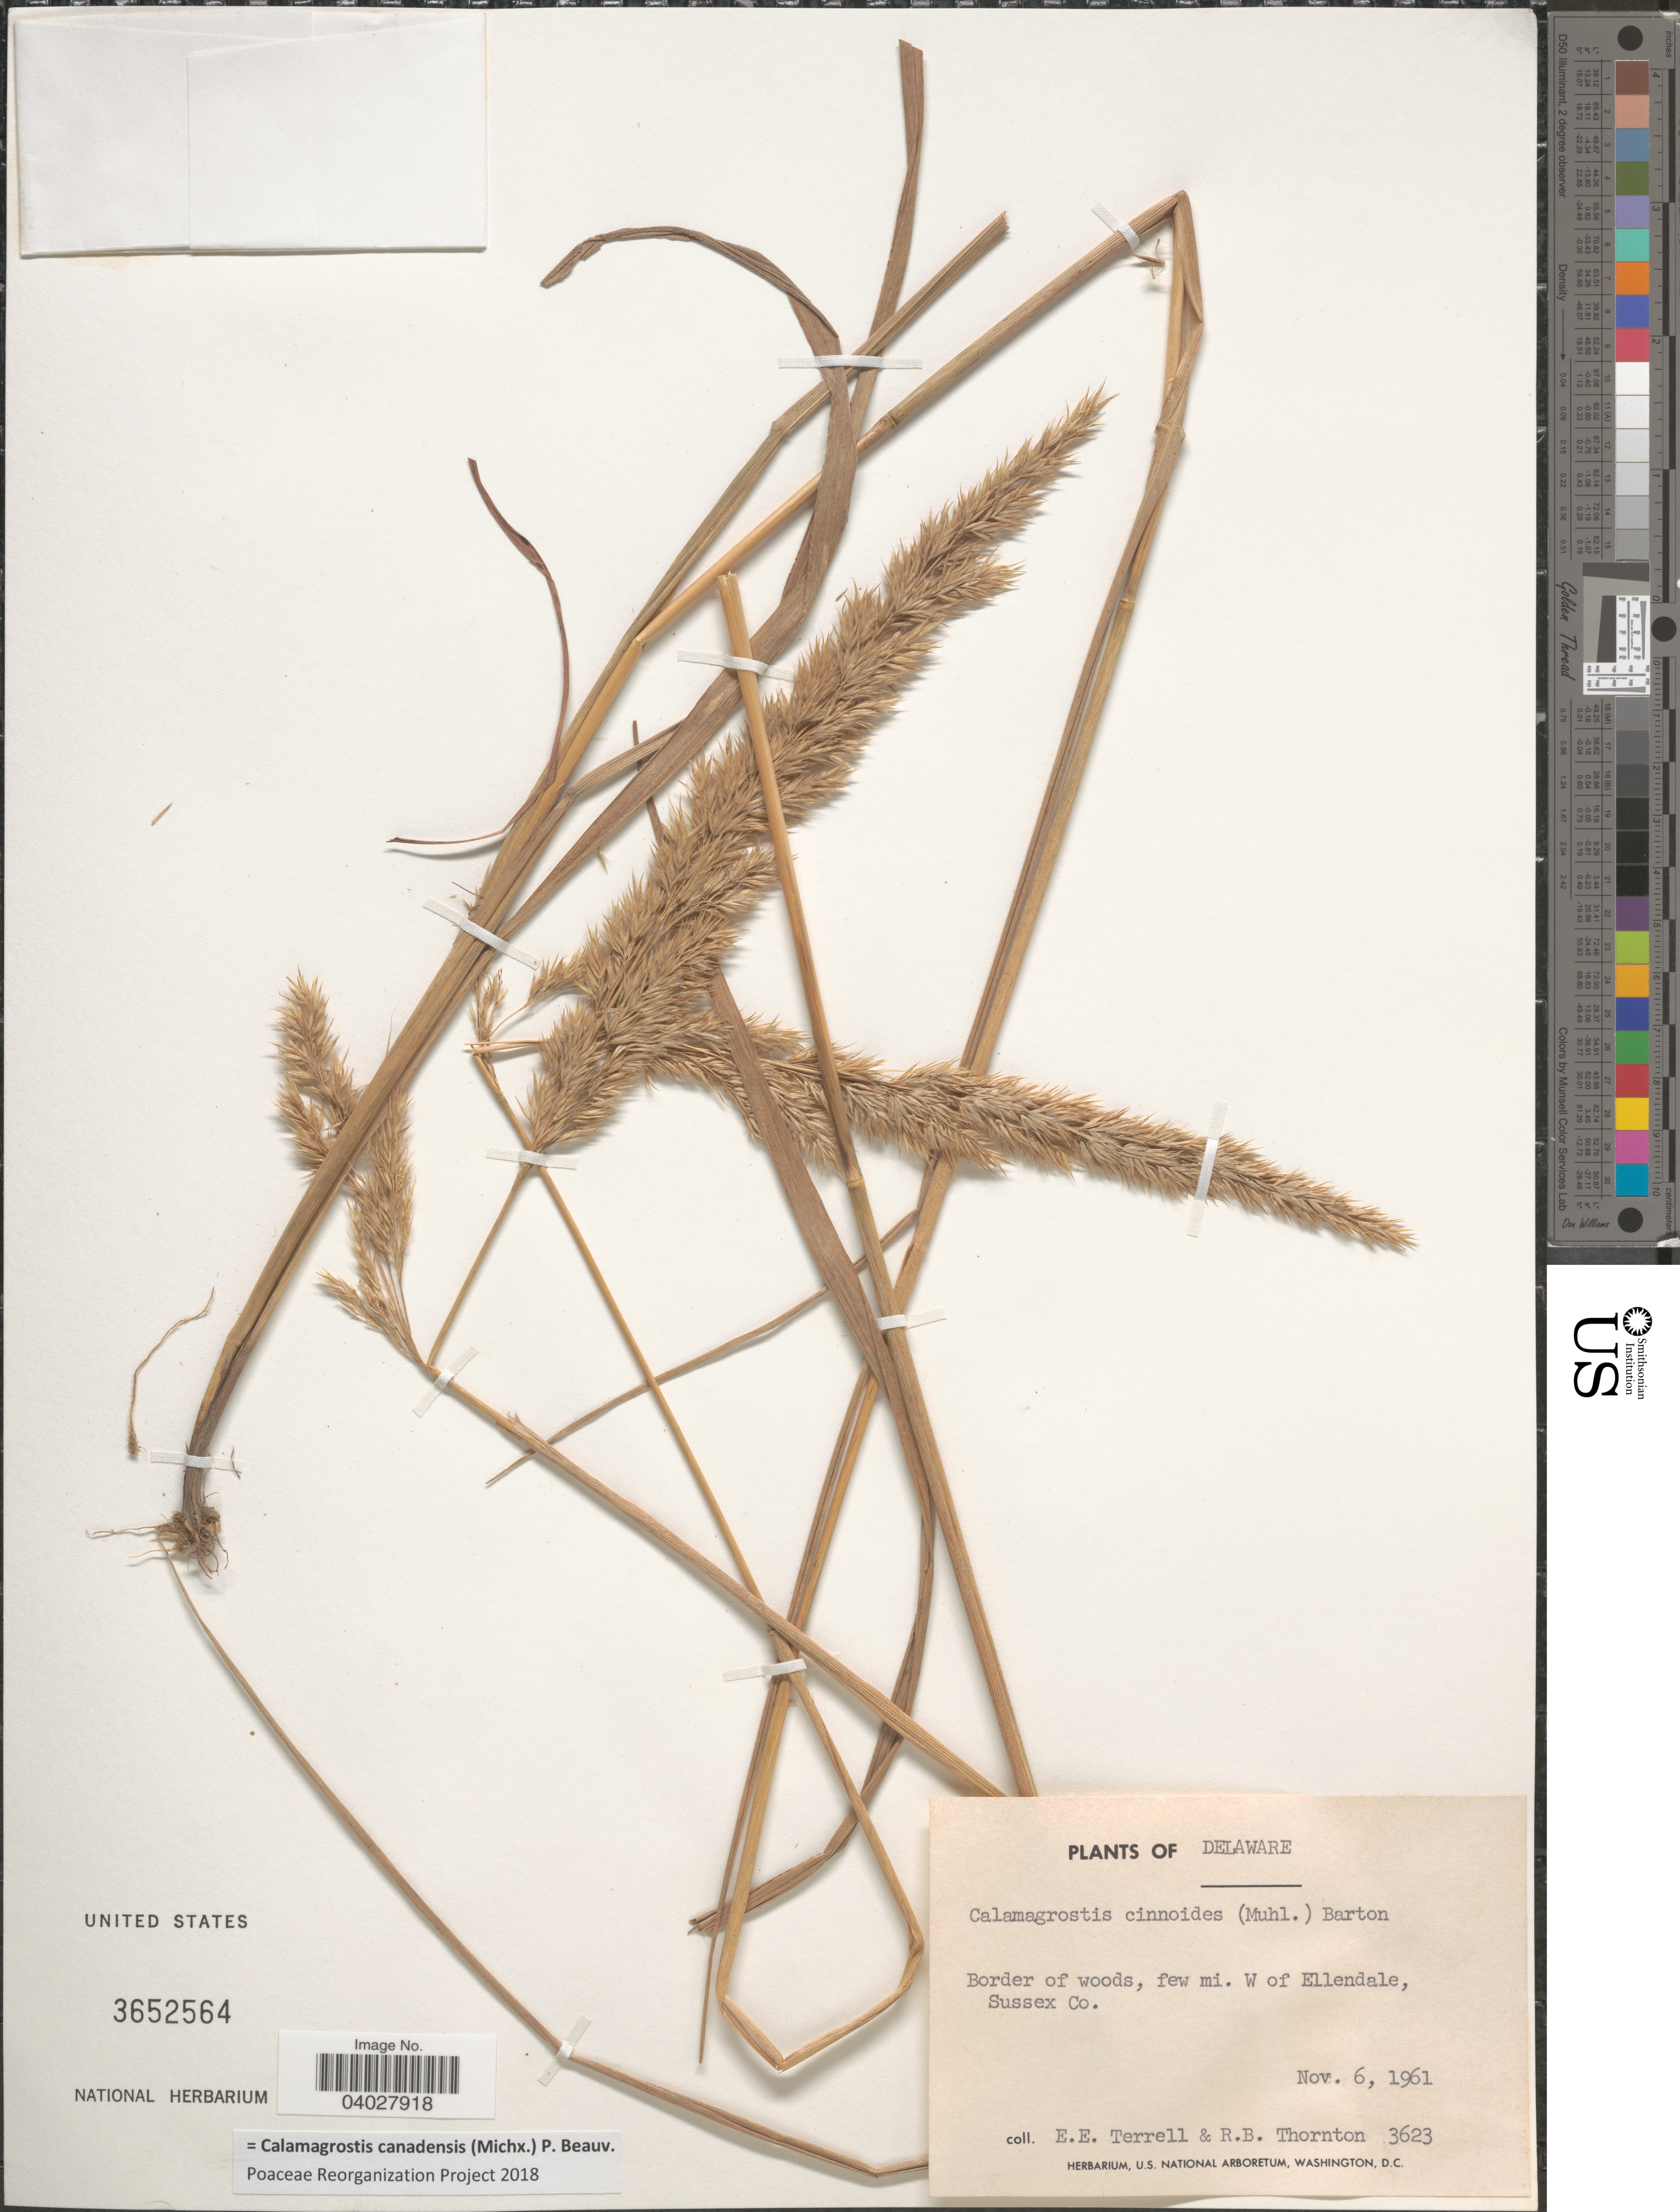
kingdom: Plantae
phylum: Tracheophyta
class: Liliopsida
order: Poales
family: Poaceae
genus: Calamagrostis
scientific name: Calamagrostis canadensis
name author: (Michx.) P. Beauv.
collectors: E. E. Terrell & R. Thornton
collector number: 3623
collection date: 1961-11-06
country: United States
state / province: Delaware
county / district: Sussex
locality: Border of woods, few mi. W of Ellendale, Sussex Co.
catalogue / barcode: US 3652564